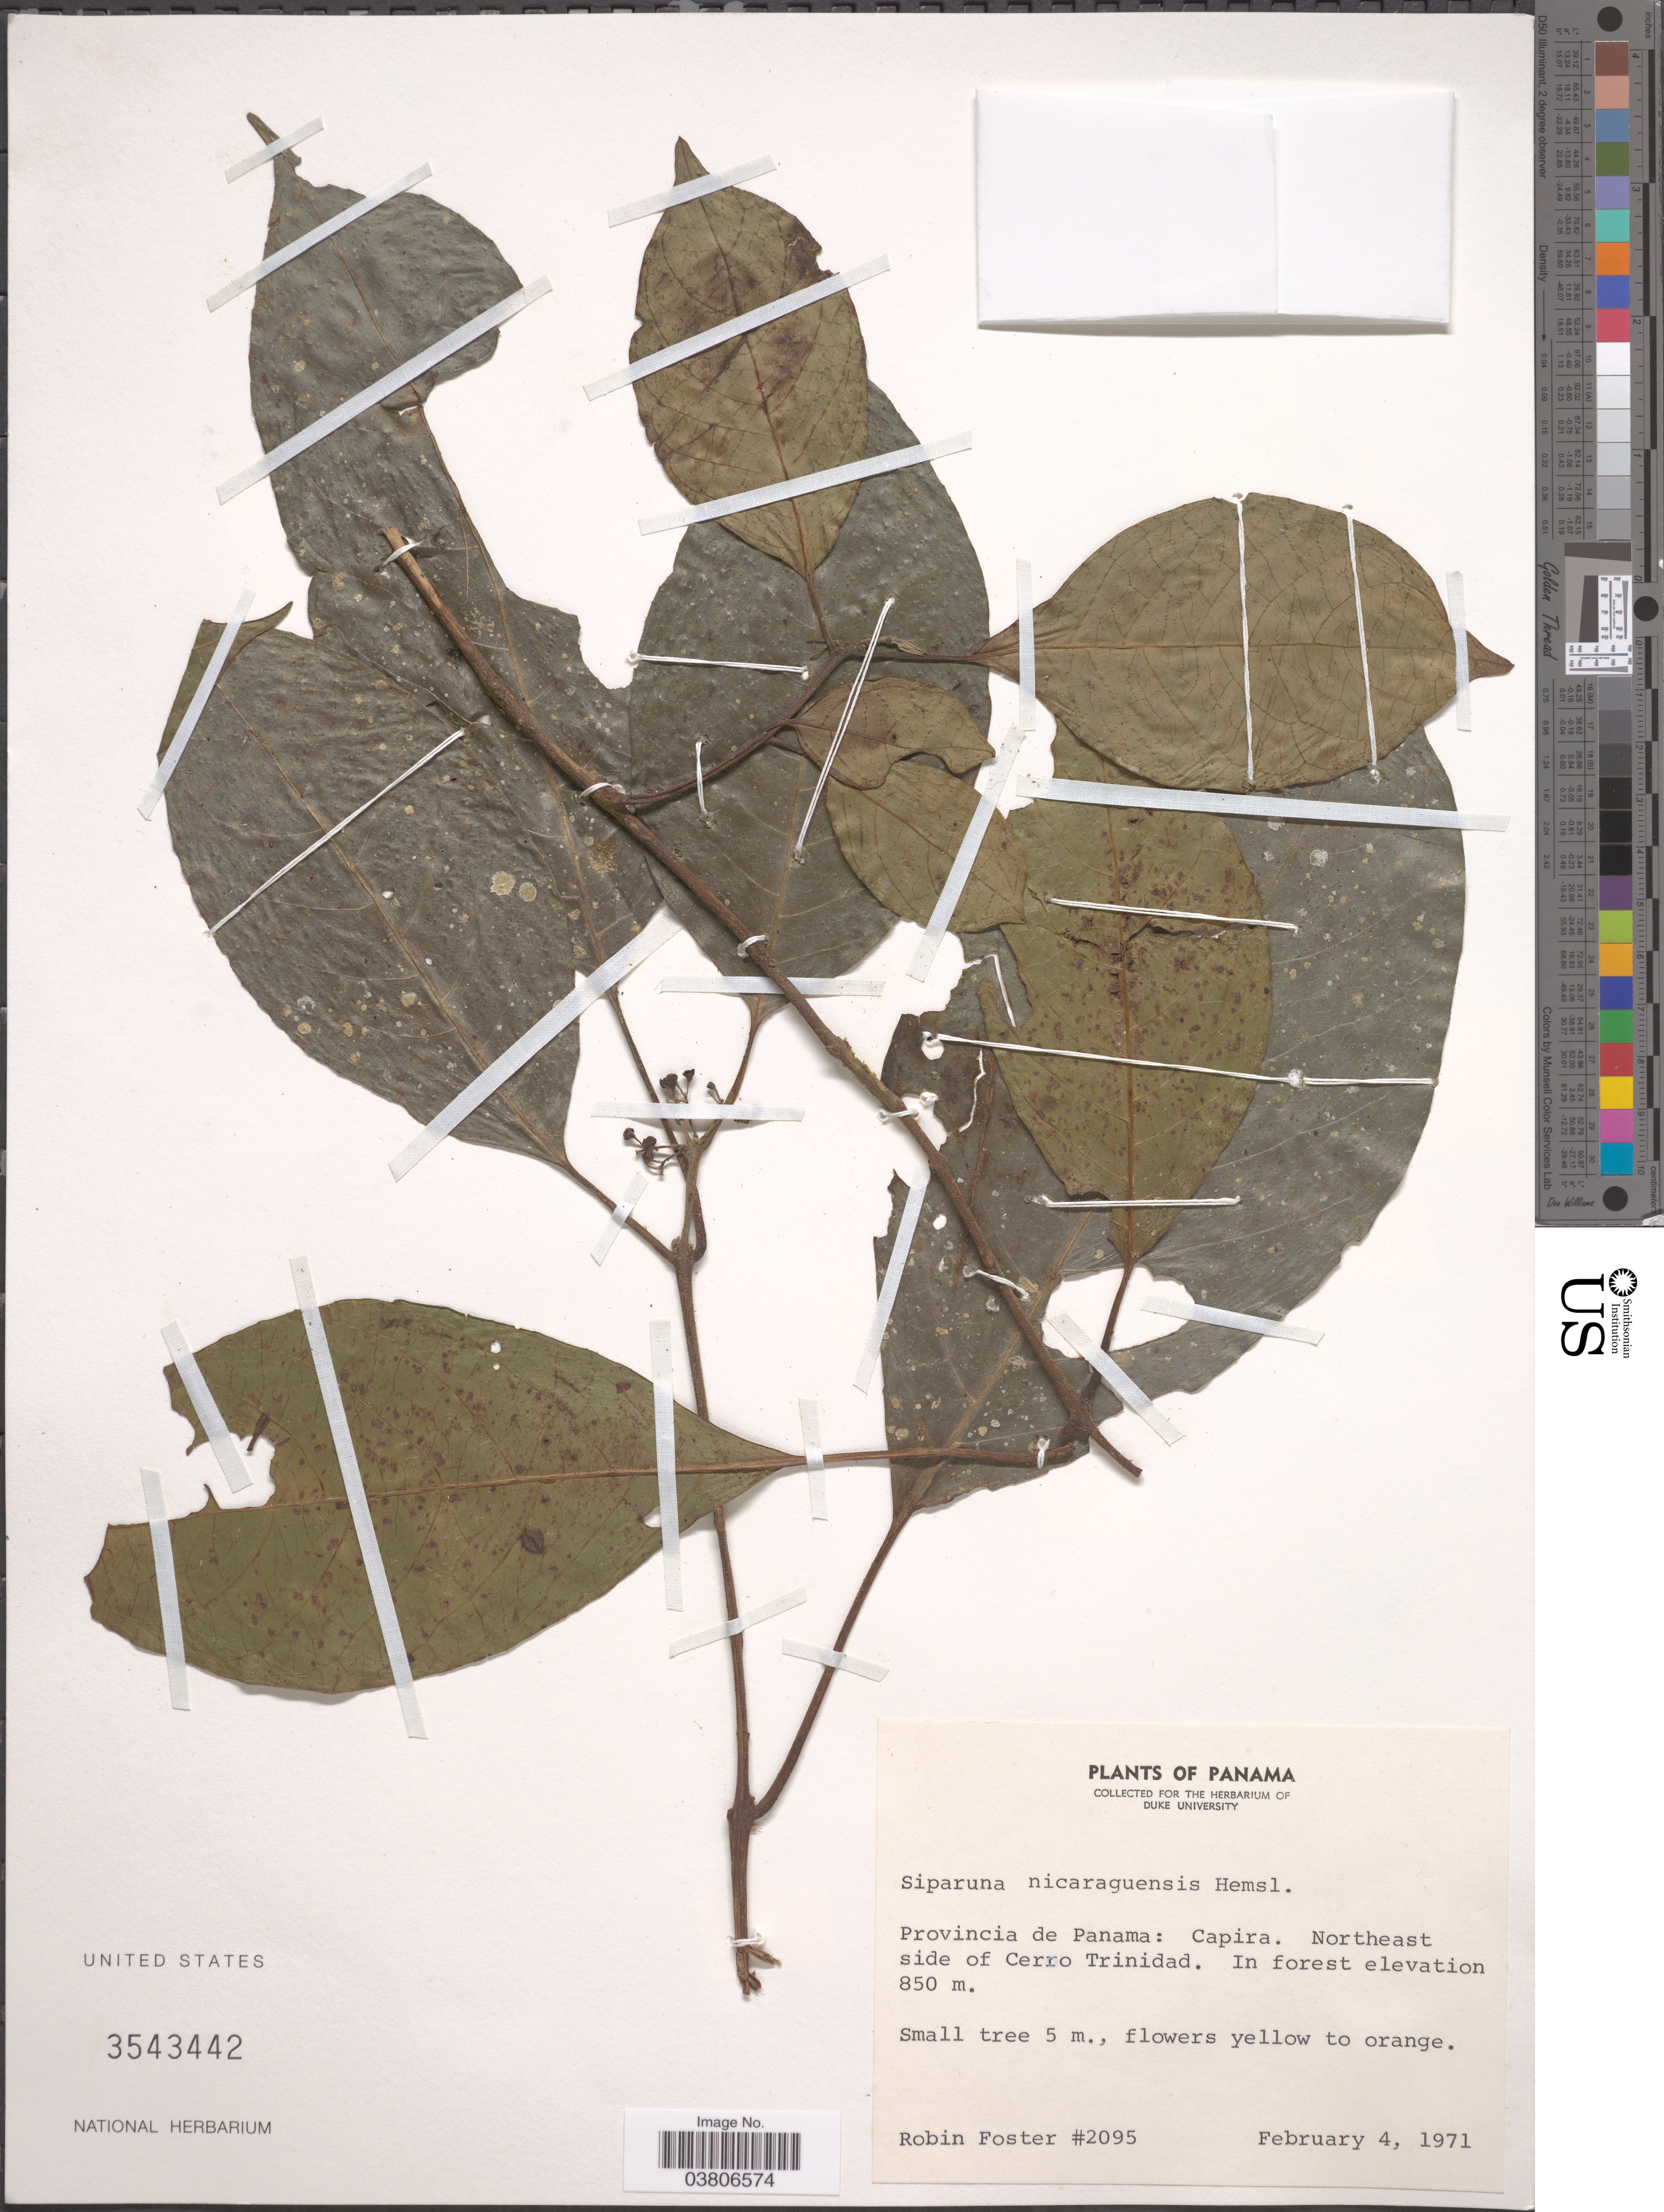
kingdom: Plantae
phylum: Tracheophyta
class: Magnoliopsida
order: Laurales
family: Siparunaceae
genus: Siparuna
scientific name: Siparuna thecaphora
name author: (Poepp. & Endl.) A. DC.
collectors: R. B. Foster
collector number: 2095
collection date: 1971-02-04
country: Panama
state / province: Panamá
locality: Provincia de Panama: Capira. Northeast side of Cerro Trinidad.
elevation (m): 850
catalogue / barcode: US 3543442